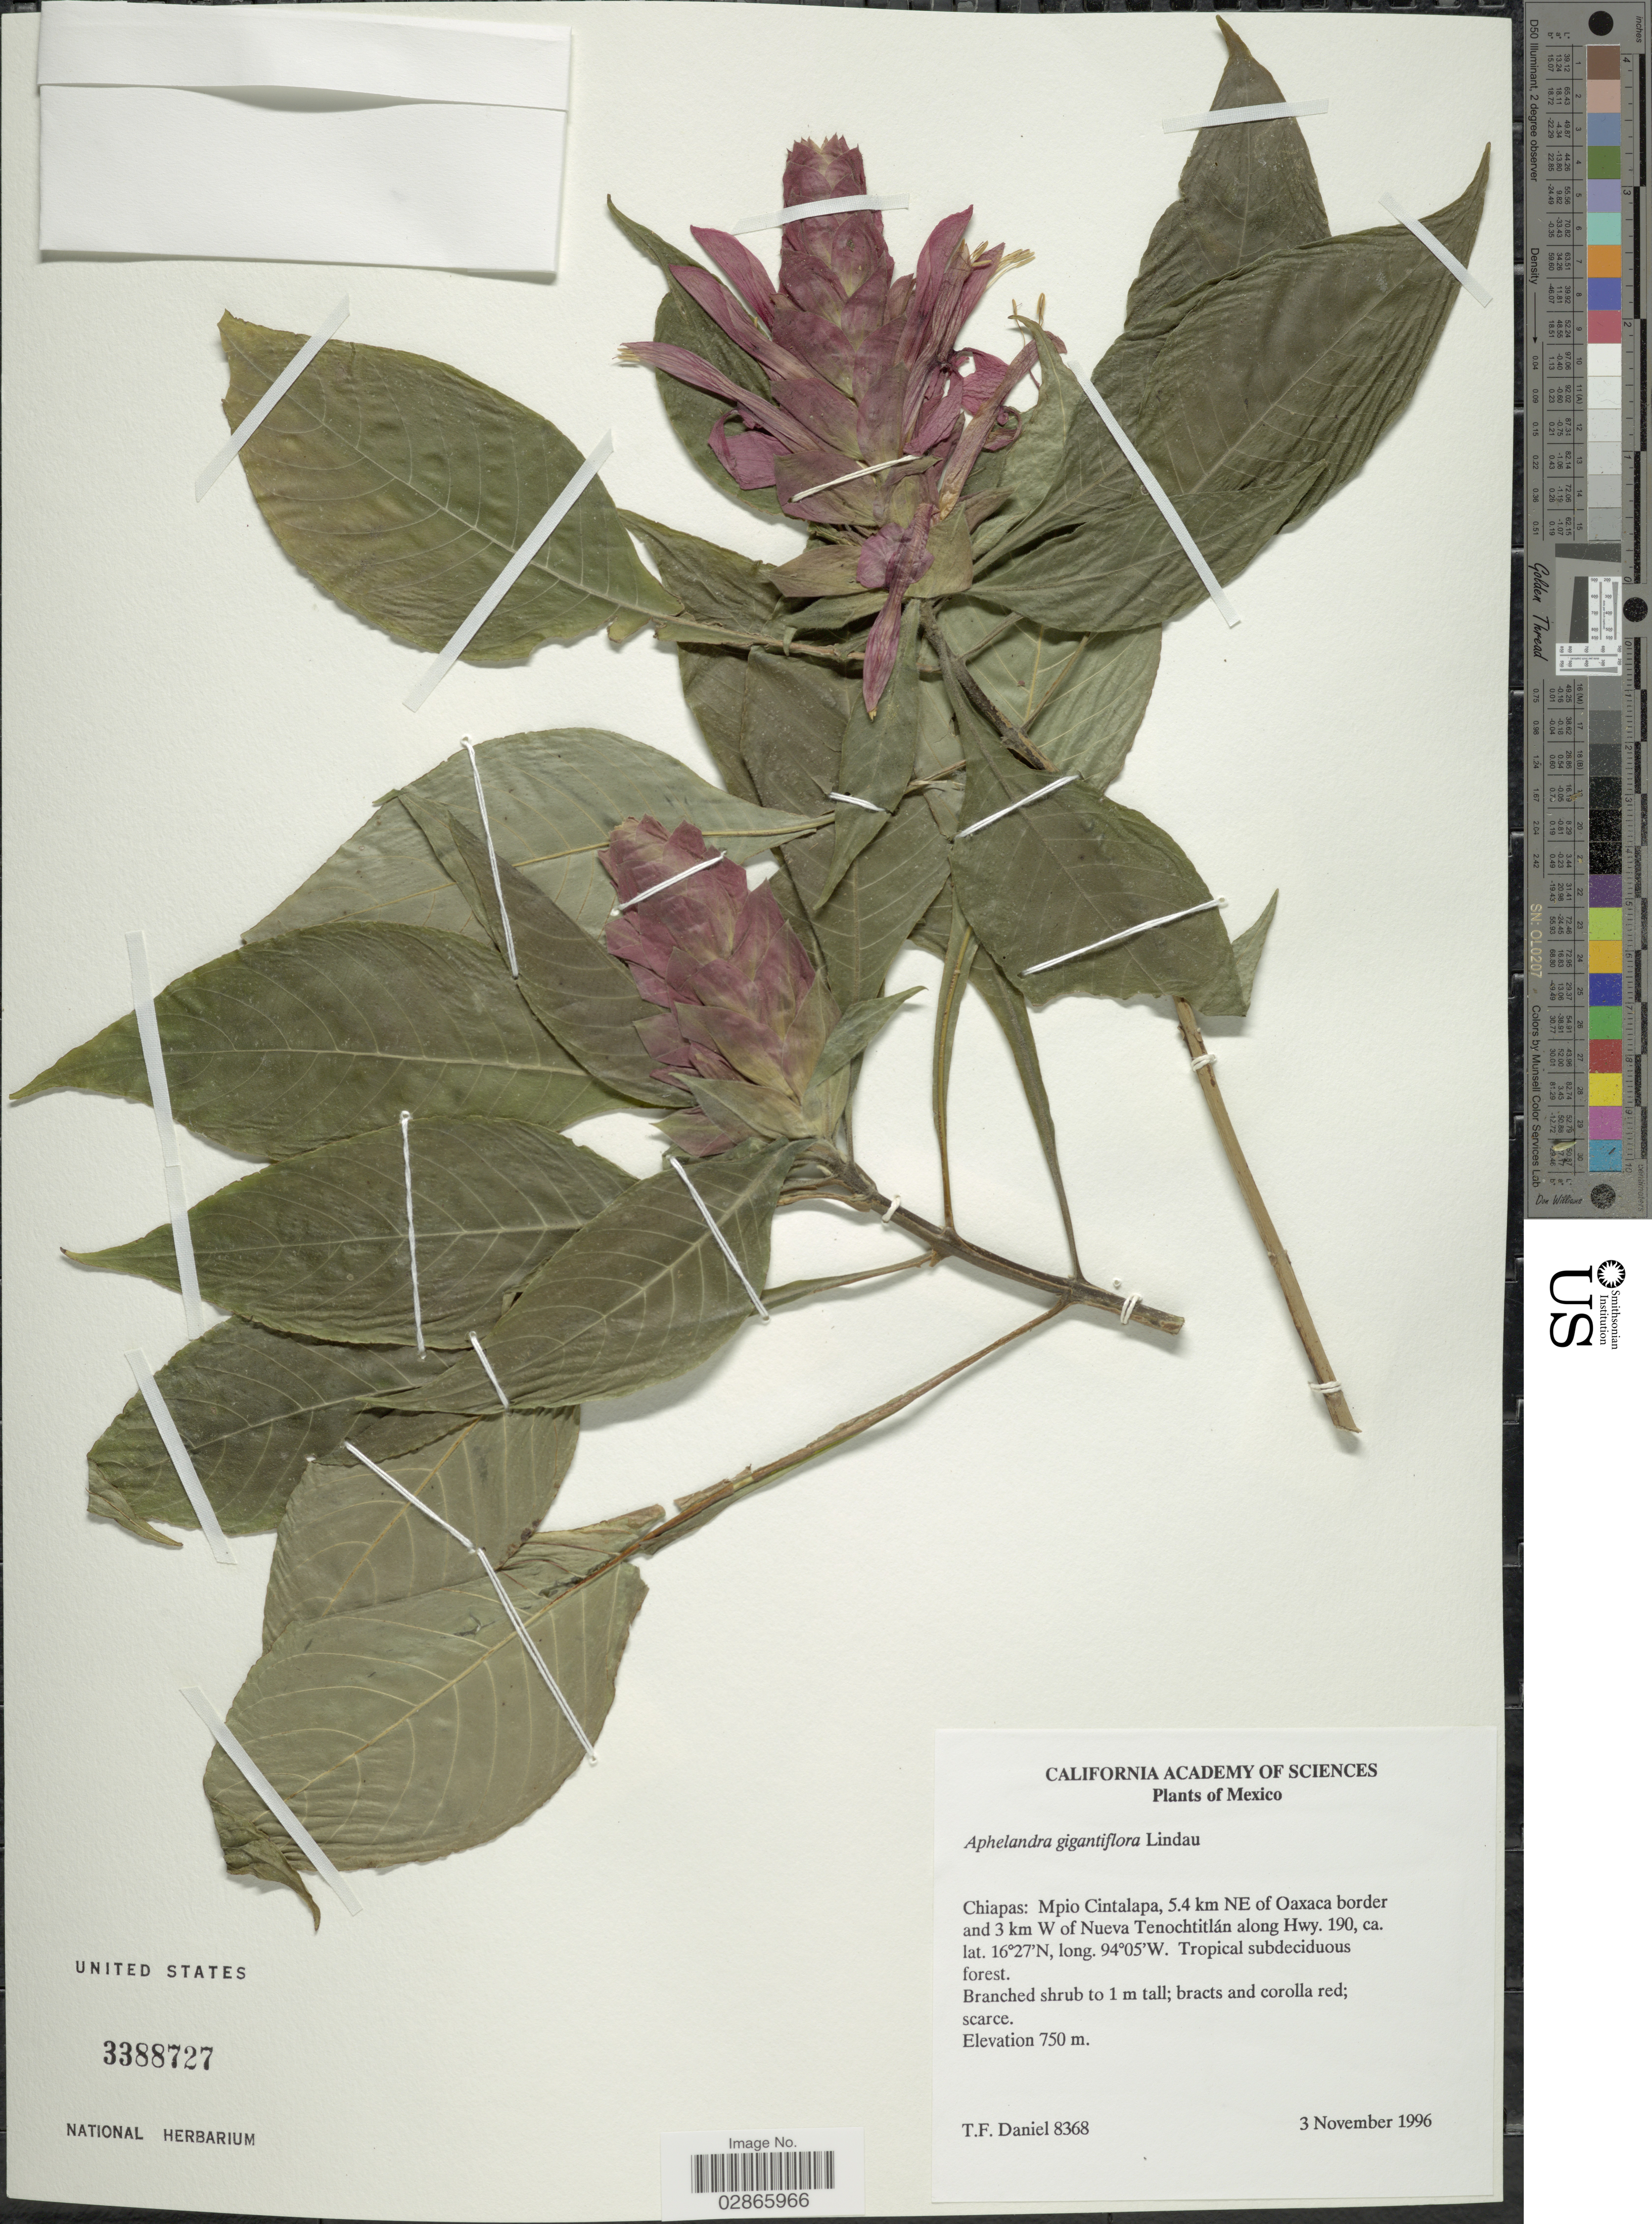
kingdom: Plantae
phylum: Tracheophyta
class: Magnoliopsida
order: Lamiales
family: Acanthaceae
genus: Aphelandra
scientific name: Aphelandra gigantiflora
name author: Lindau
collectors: T. F. Daniel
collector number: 8368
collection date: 1996-11-03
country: Mexico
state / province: Chiapas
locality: Mpio. Cintalapa, 5.4 km NE of Oaxaca border and 3 km W of Nueva Tenochtitlán along Hwy. 190.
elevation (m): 750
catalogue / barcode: US 3388727